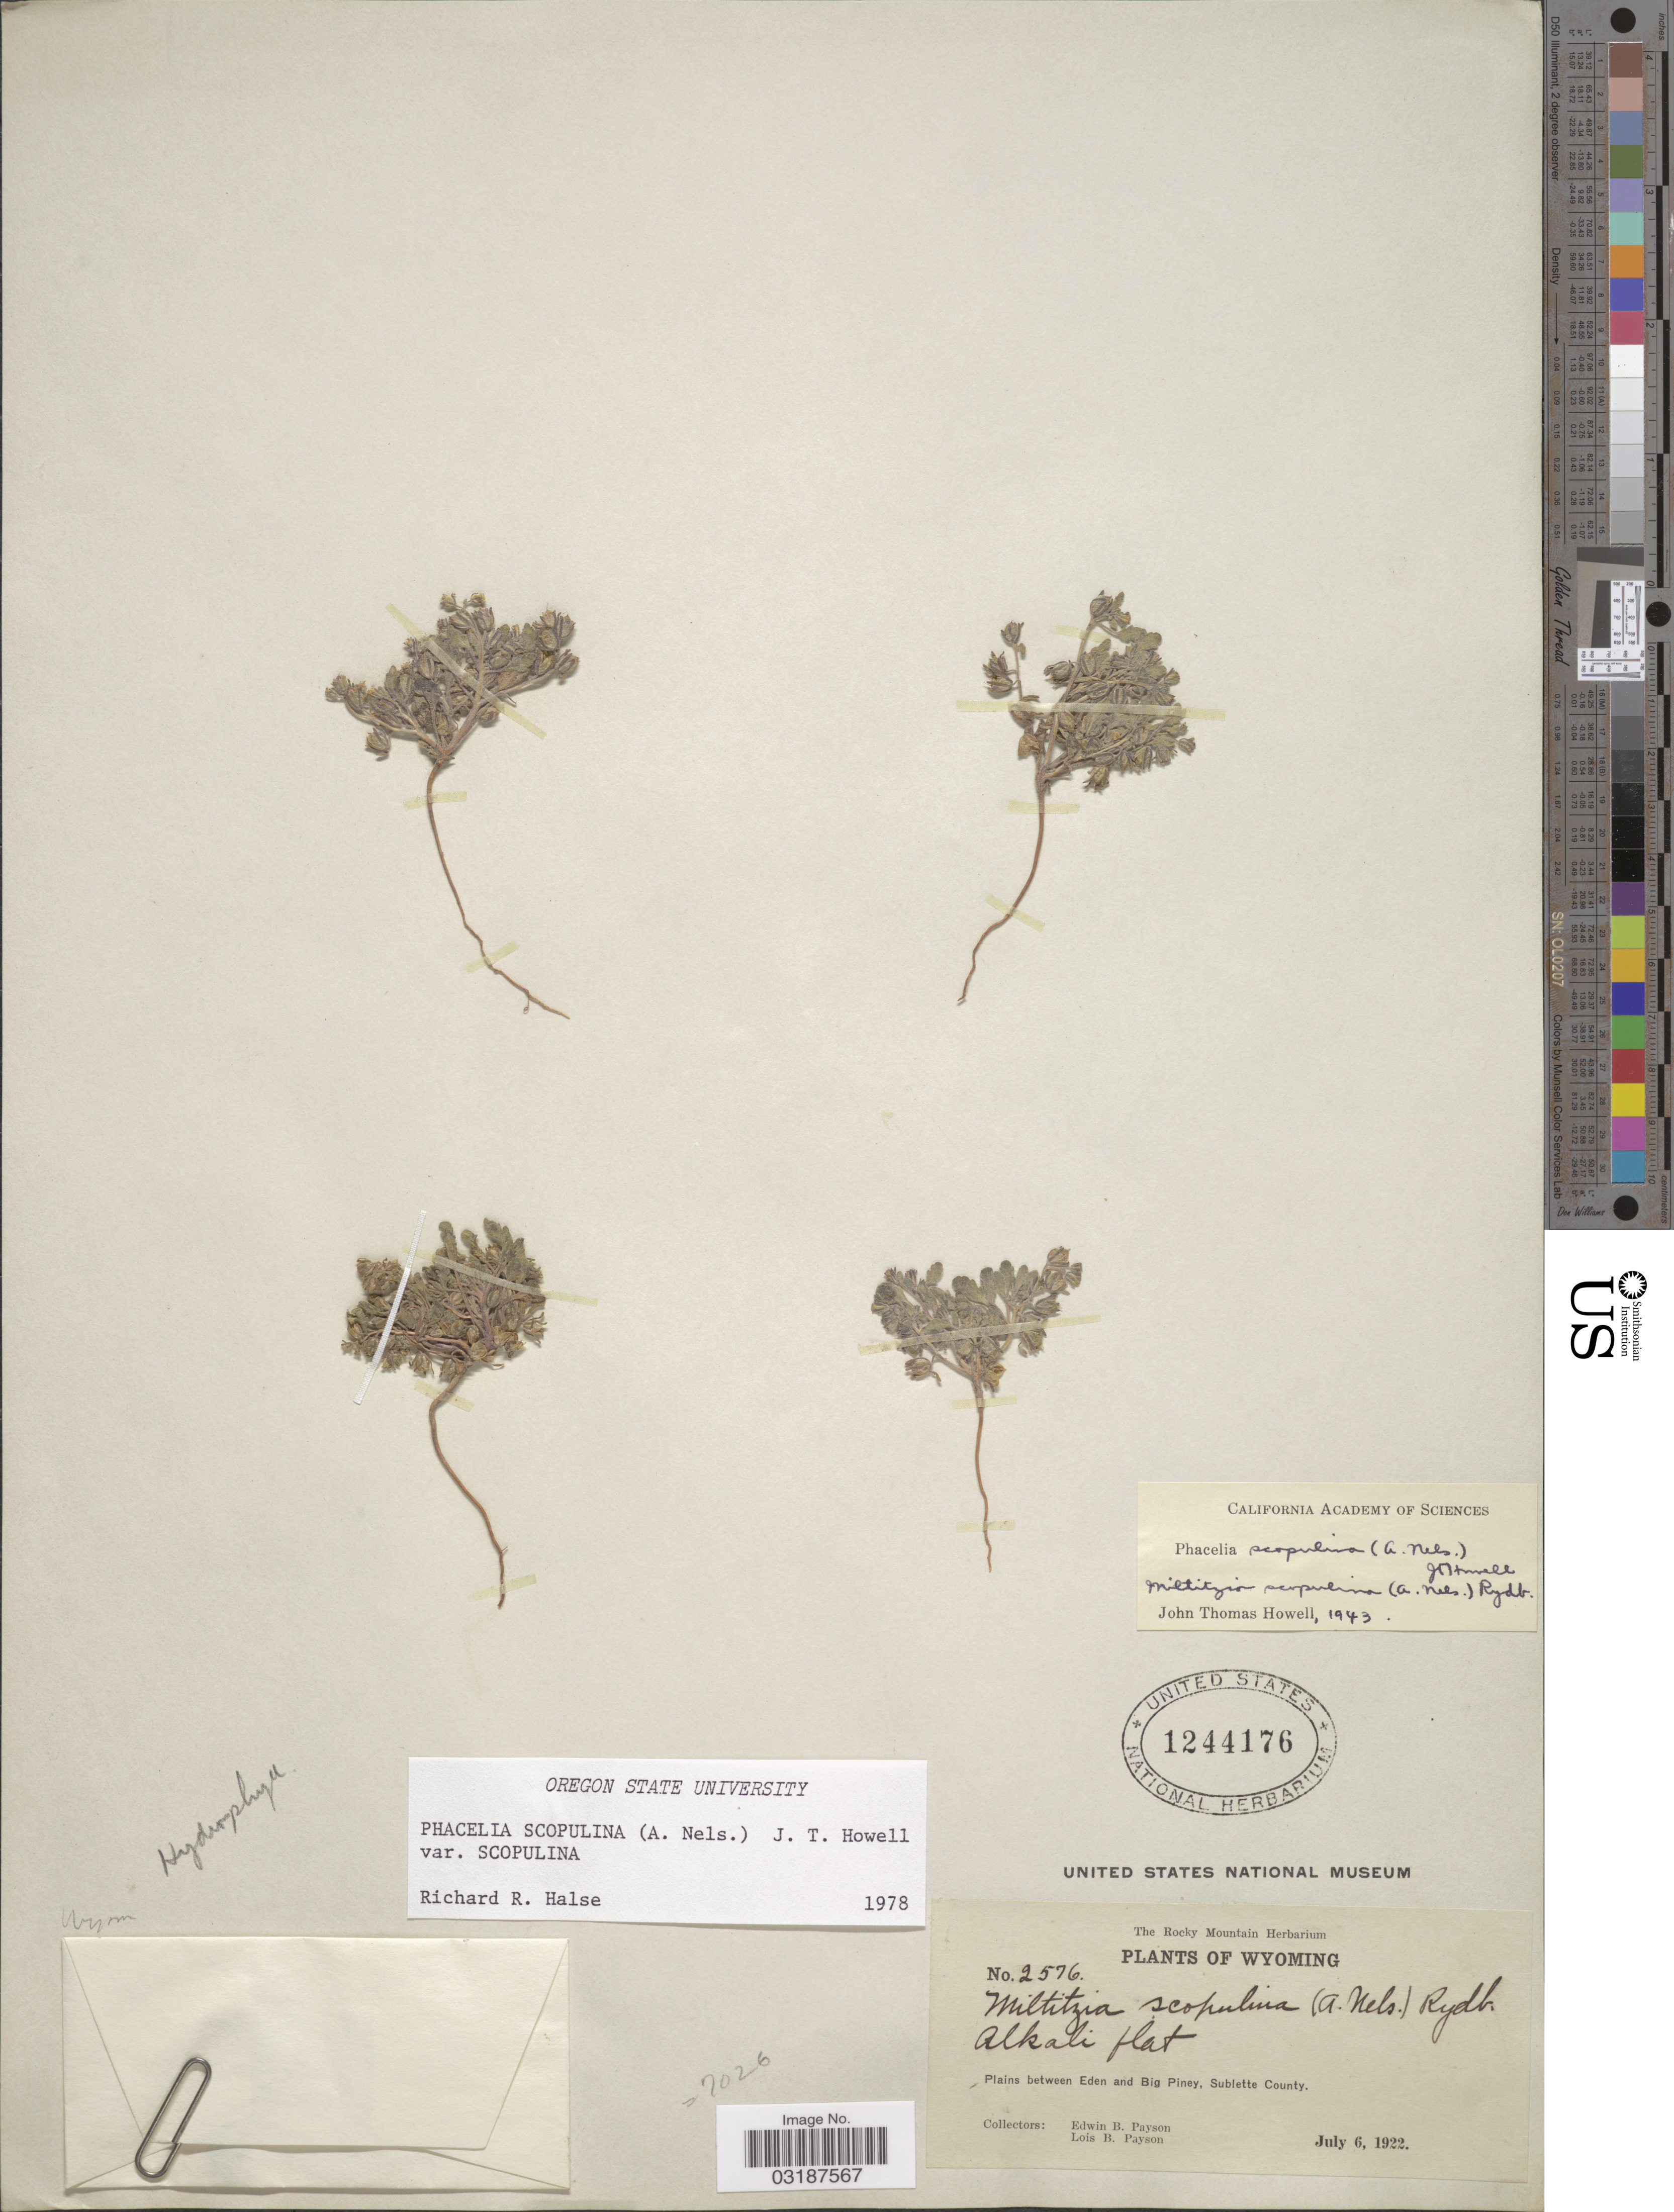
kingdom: Plantae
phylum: Tracheophyta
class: Magnoliopsida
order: Boraginales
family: Hydrophyllaceae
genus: Phacelia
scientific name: Phacelia scopulina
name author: (A. Nelson) J.T. Howell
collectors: E. B. Payson & L. Payson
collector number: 2576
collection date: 1922-07-06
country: United States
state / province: Wyoming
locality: Plains between Eden and Big Piney, Sublette County.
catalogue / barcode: US 1244176